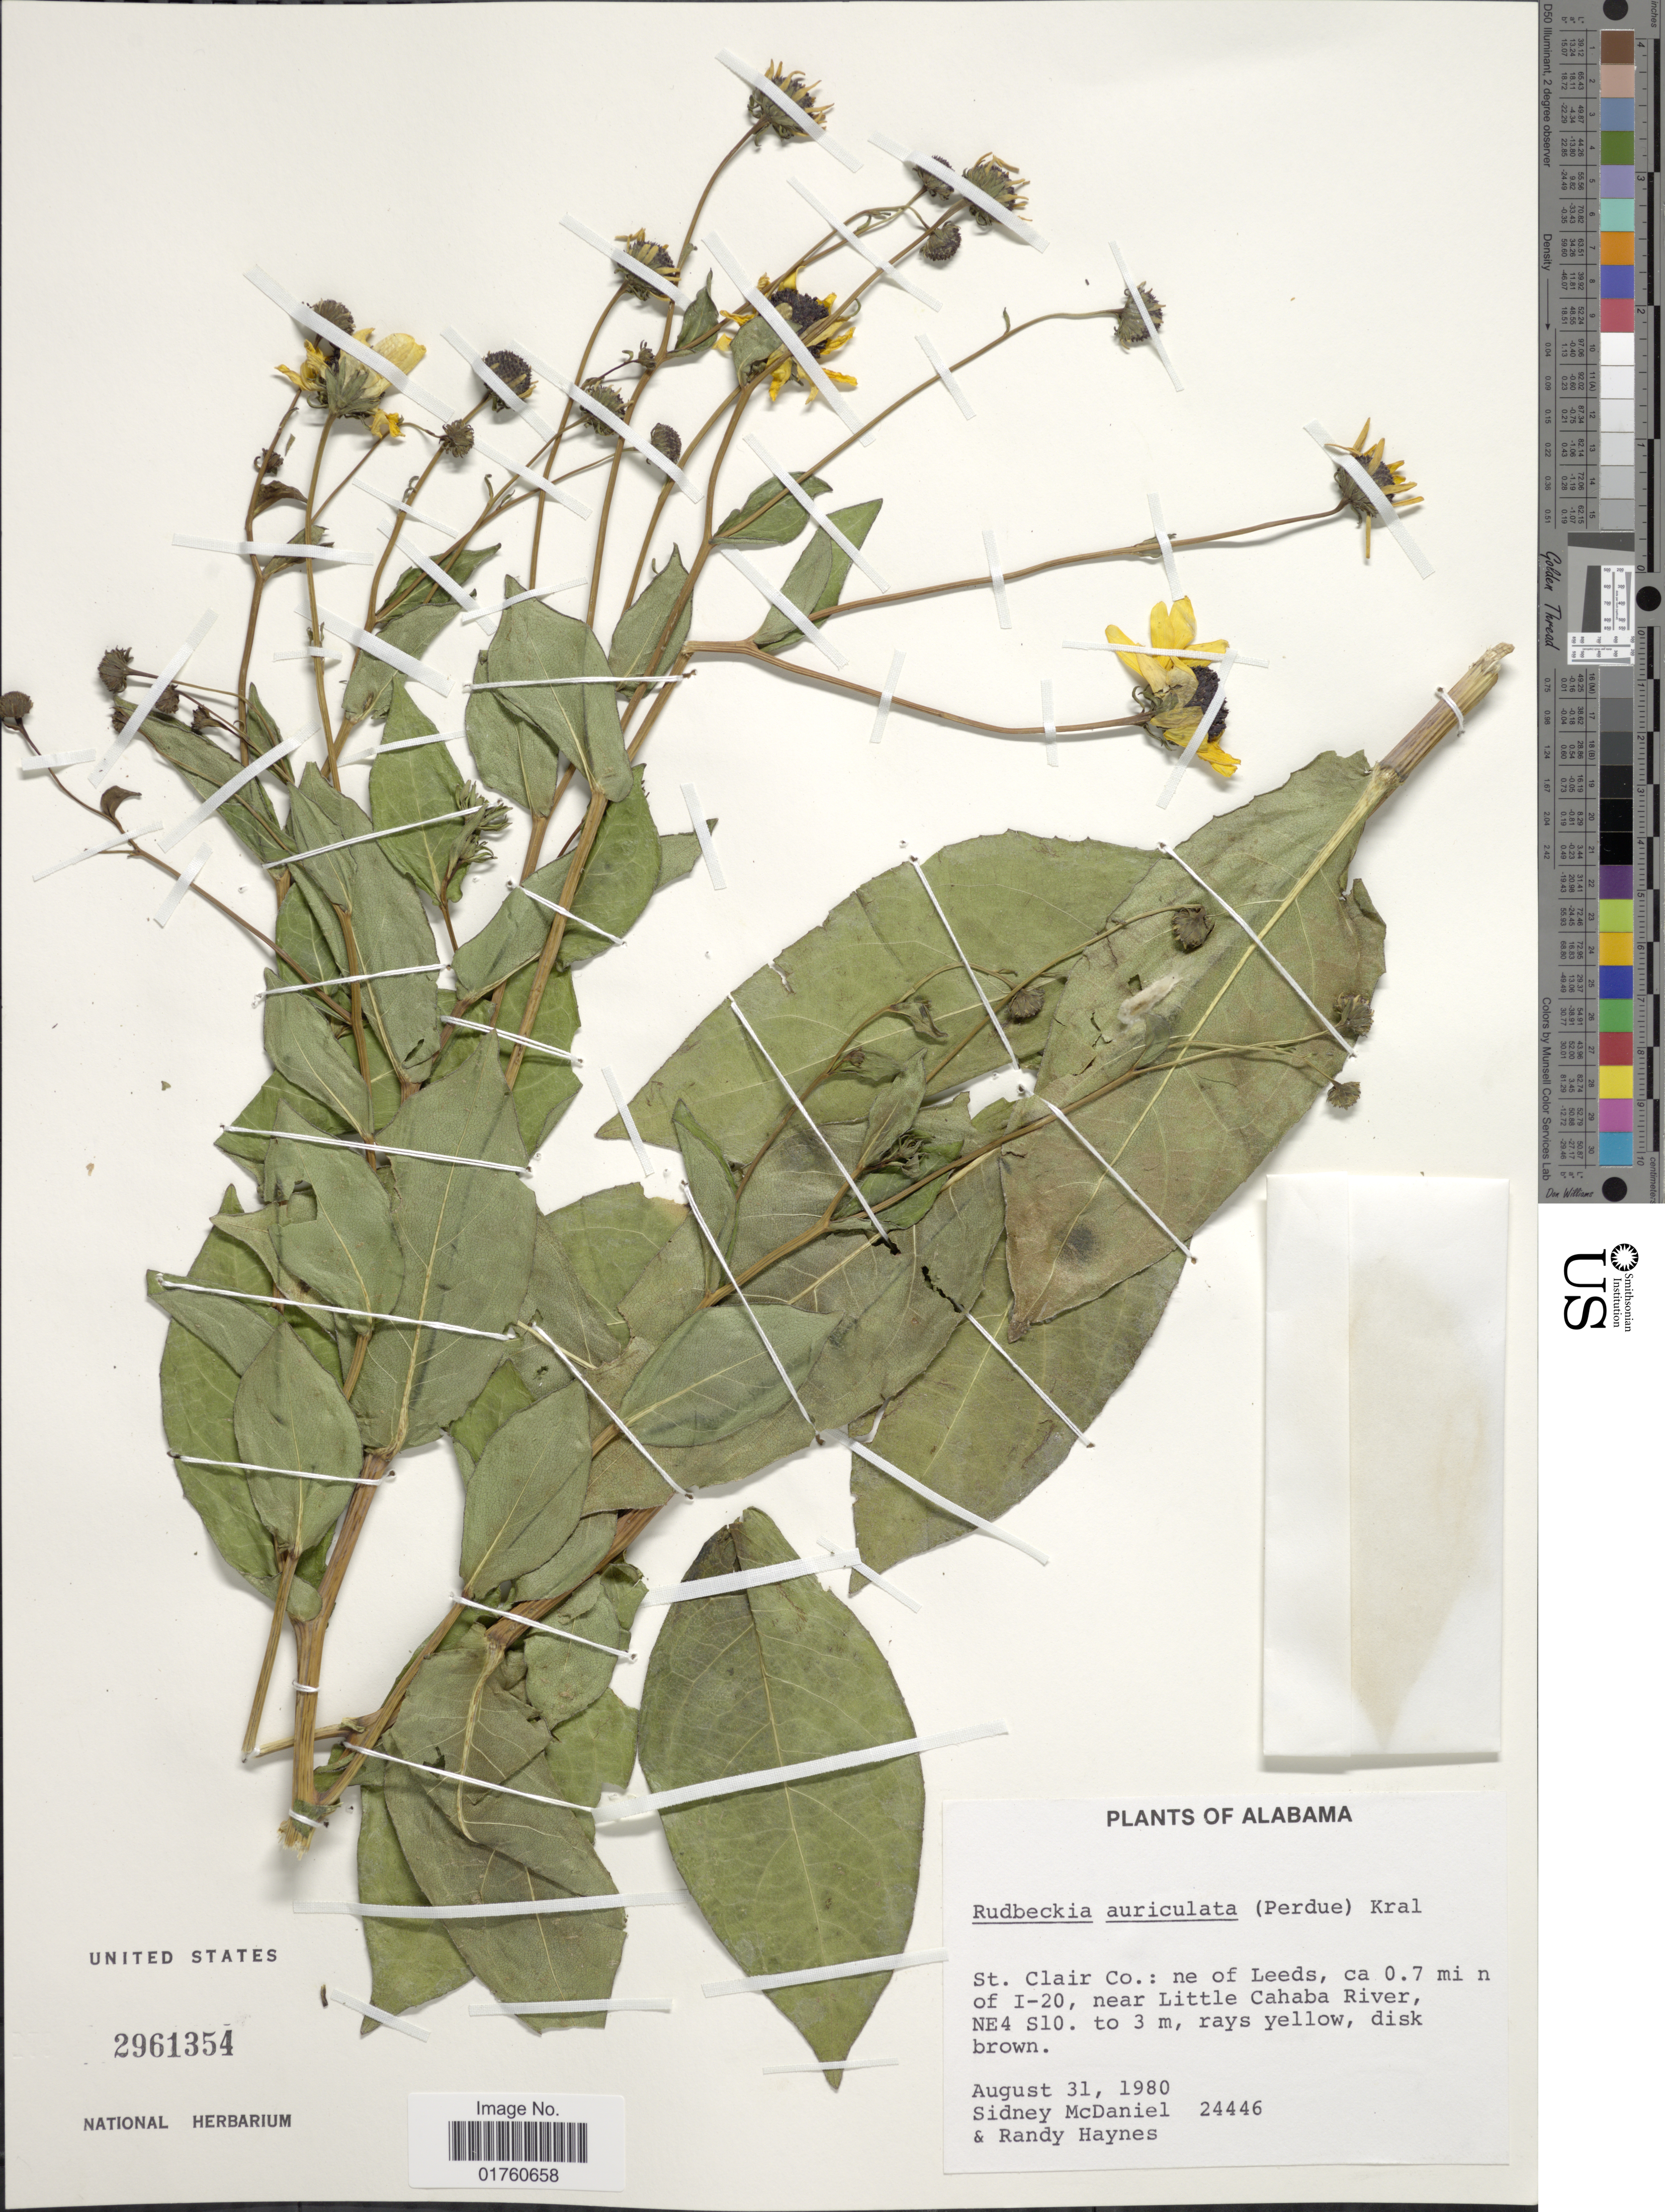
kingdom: Plantae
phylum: Tracheophyta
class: Magnoliopsida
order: Asterales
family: Asteraceae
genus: Rudbeckia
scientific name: Rudbeckia auriculata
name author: (Perdue) Kral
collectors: S. McDaniel & R. Haynes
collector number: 24446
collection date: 1980-08-31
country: United States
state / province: Alabama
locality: St Clair Co: ne of Leeds, ca 0.7 mi n of I-20, near Little Cahaba River, NE4 S10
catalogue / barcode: US 2961354